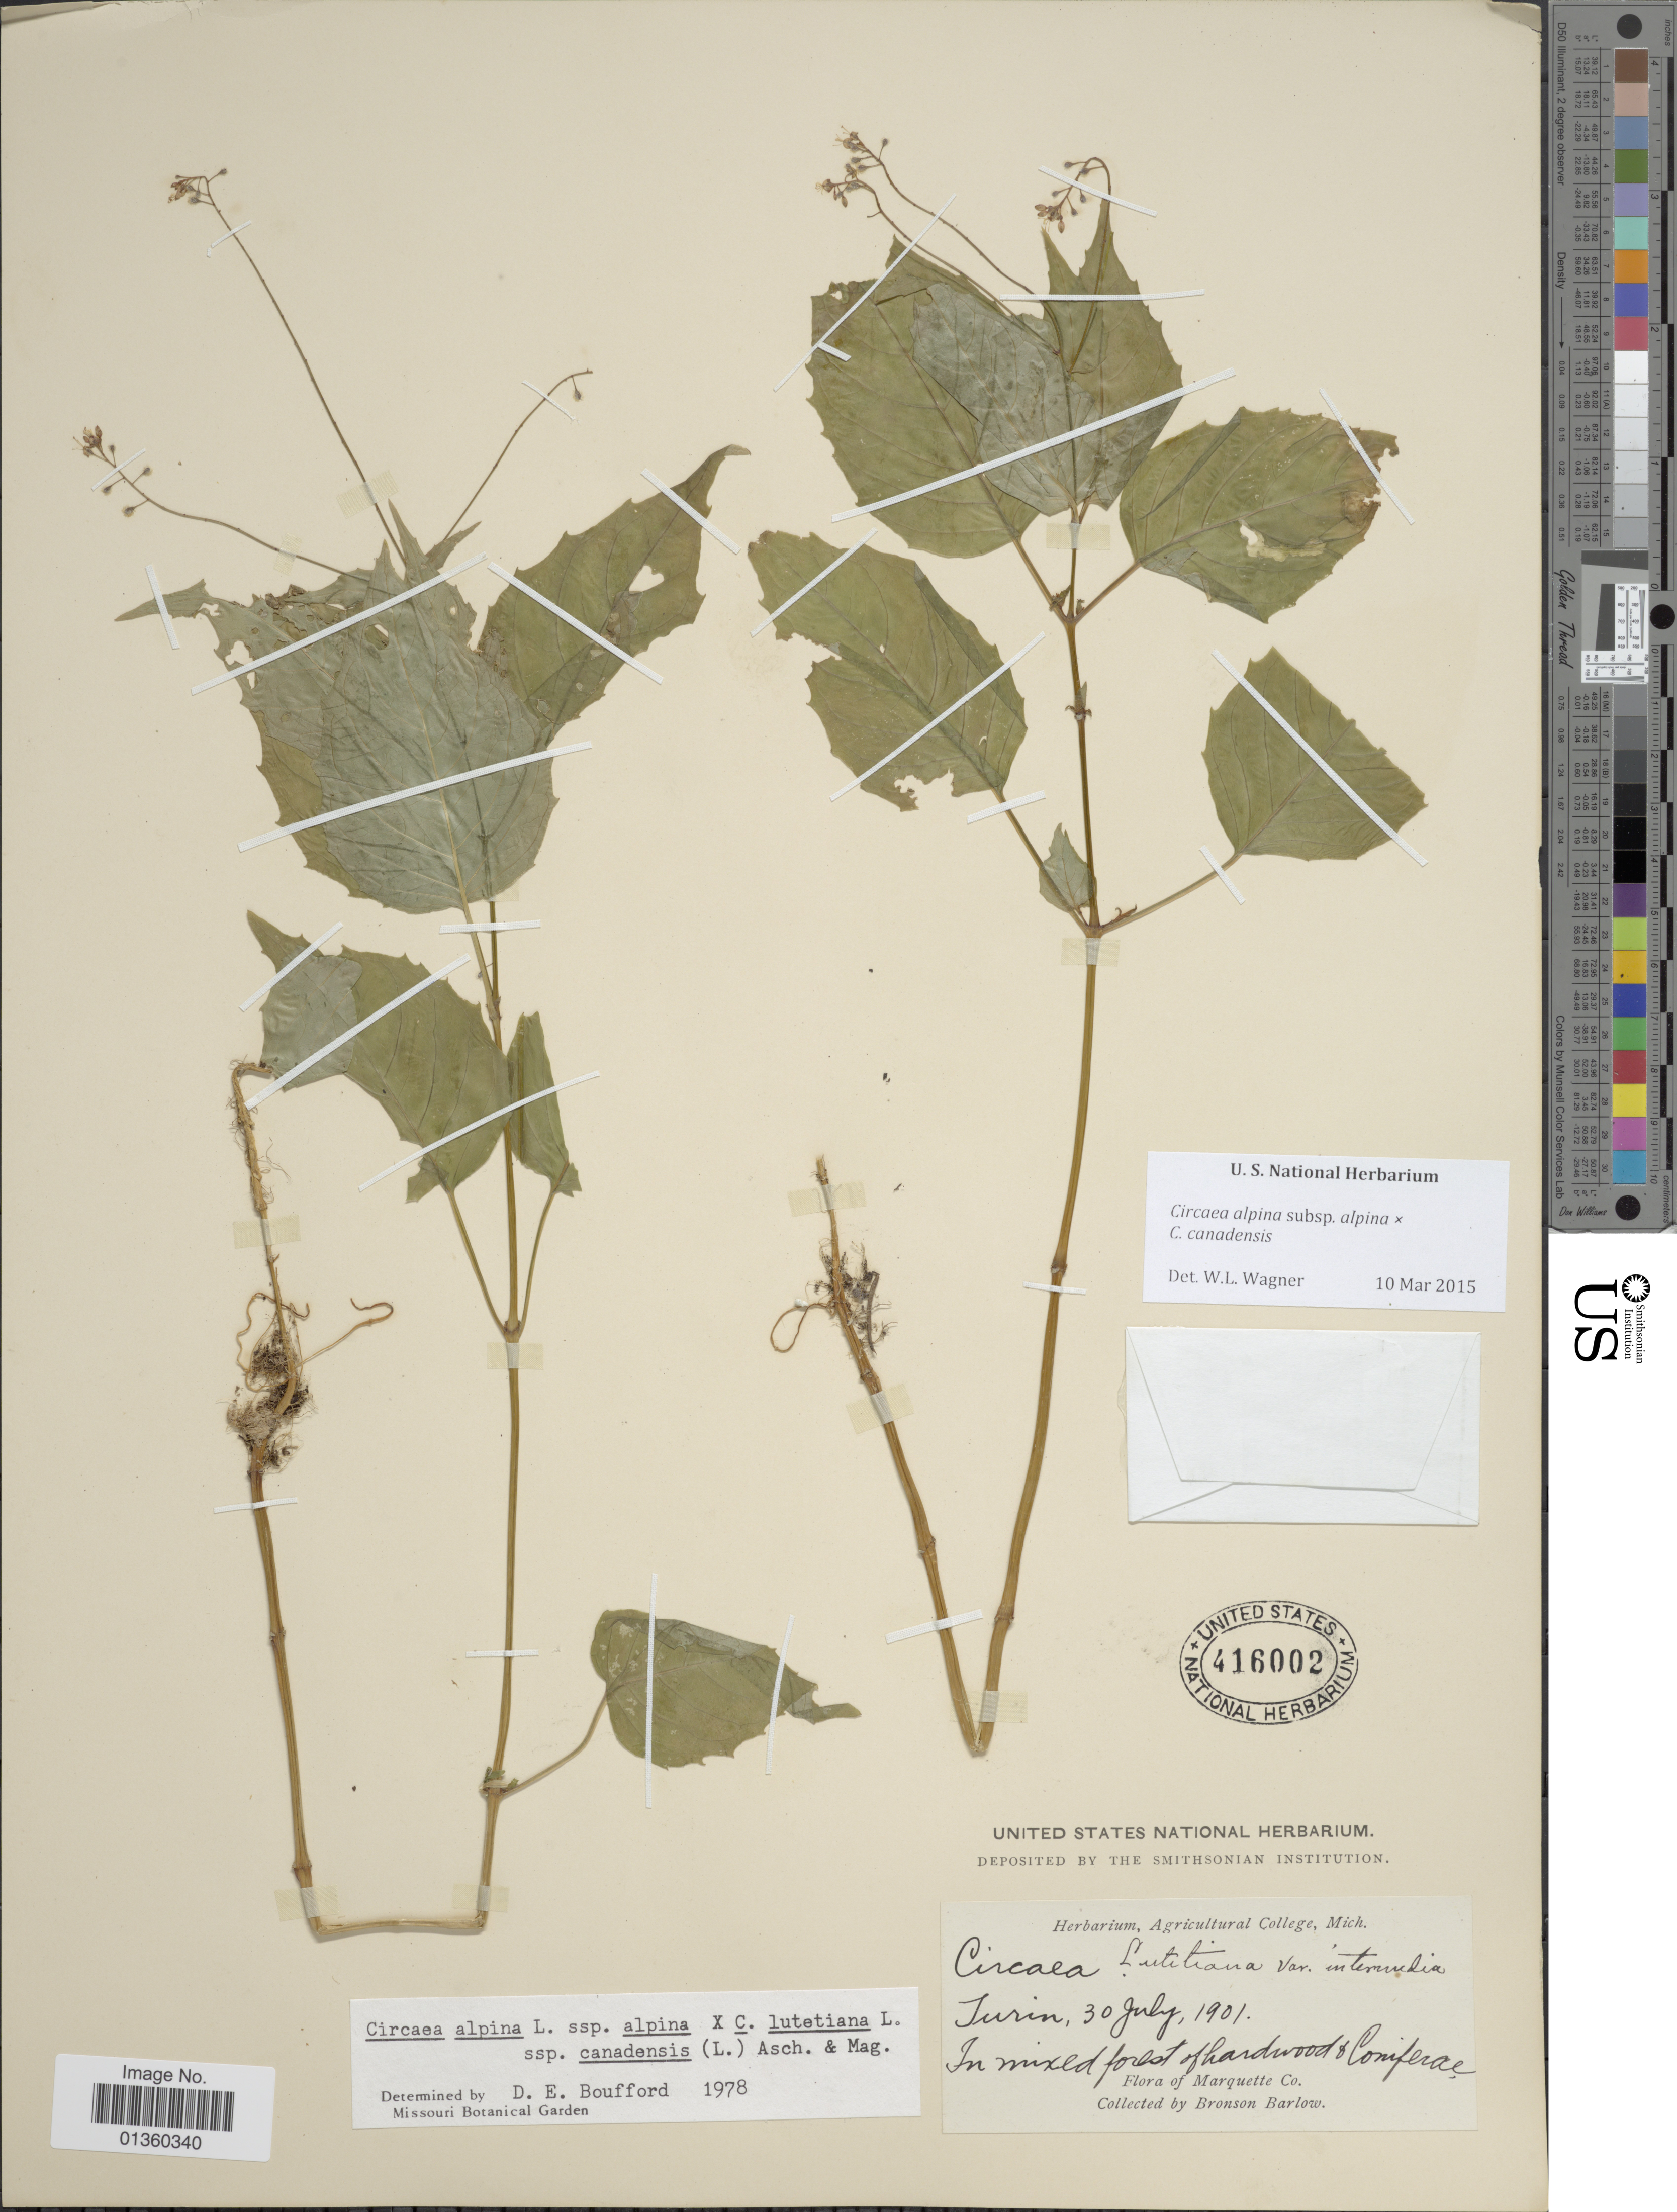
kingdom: Plantae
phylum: Tracheophyta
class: Magnoliopsida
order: Myrtales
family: Onagraceae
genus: Circaea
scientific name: Circaea alpina subsp. alpina x C. canadensis (L.) Hill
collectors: Barlow, B.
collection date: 1901-07-30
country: United States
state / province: Michigan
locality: In mixed forest of hardwood & Coniferae, Marquette Co.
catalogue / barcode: US 416002